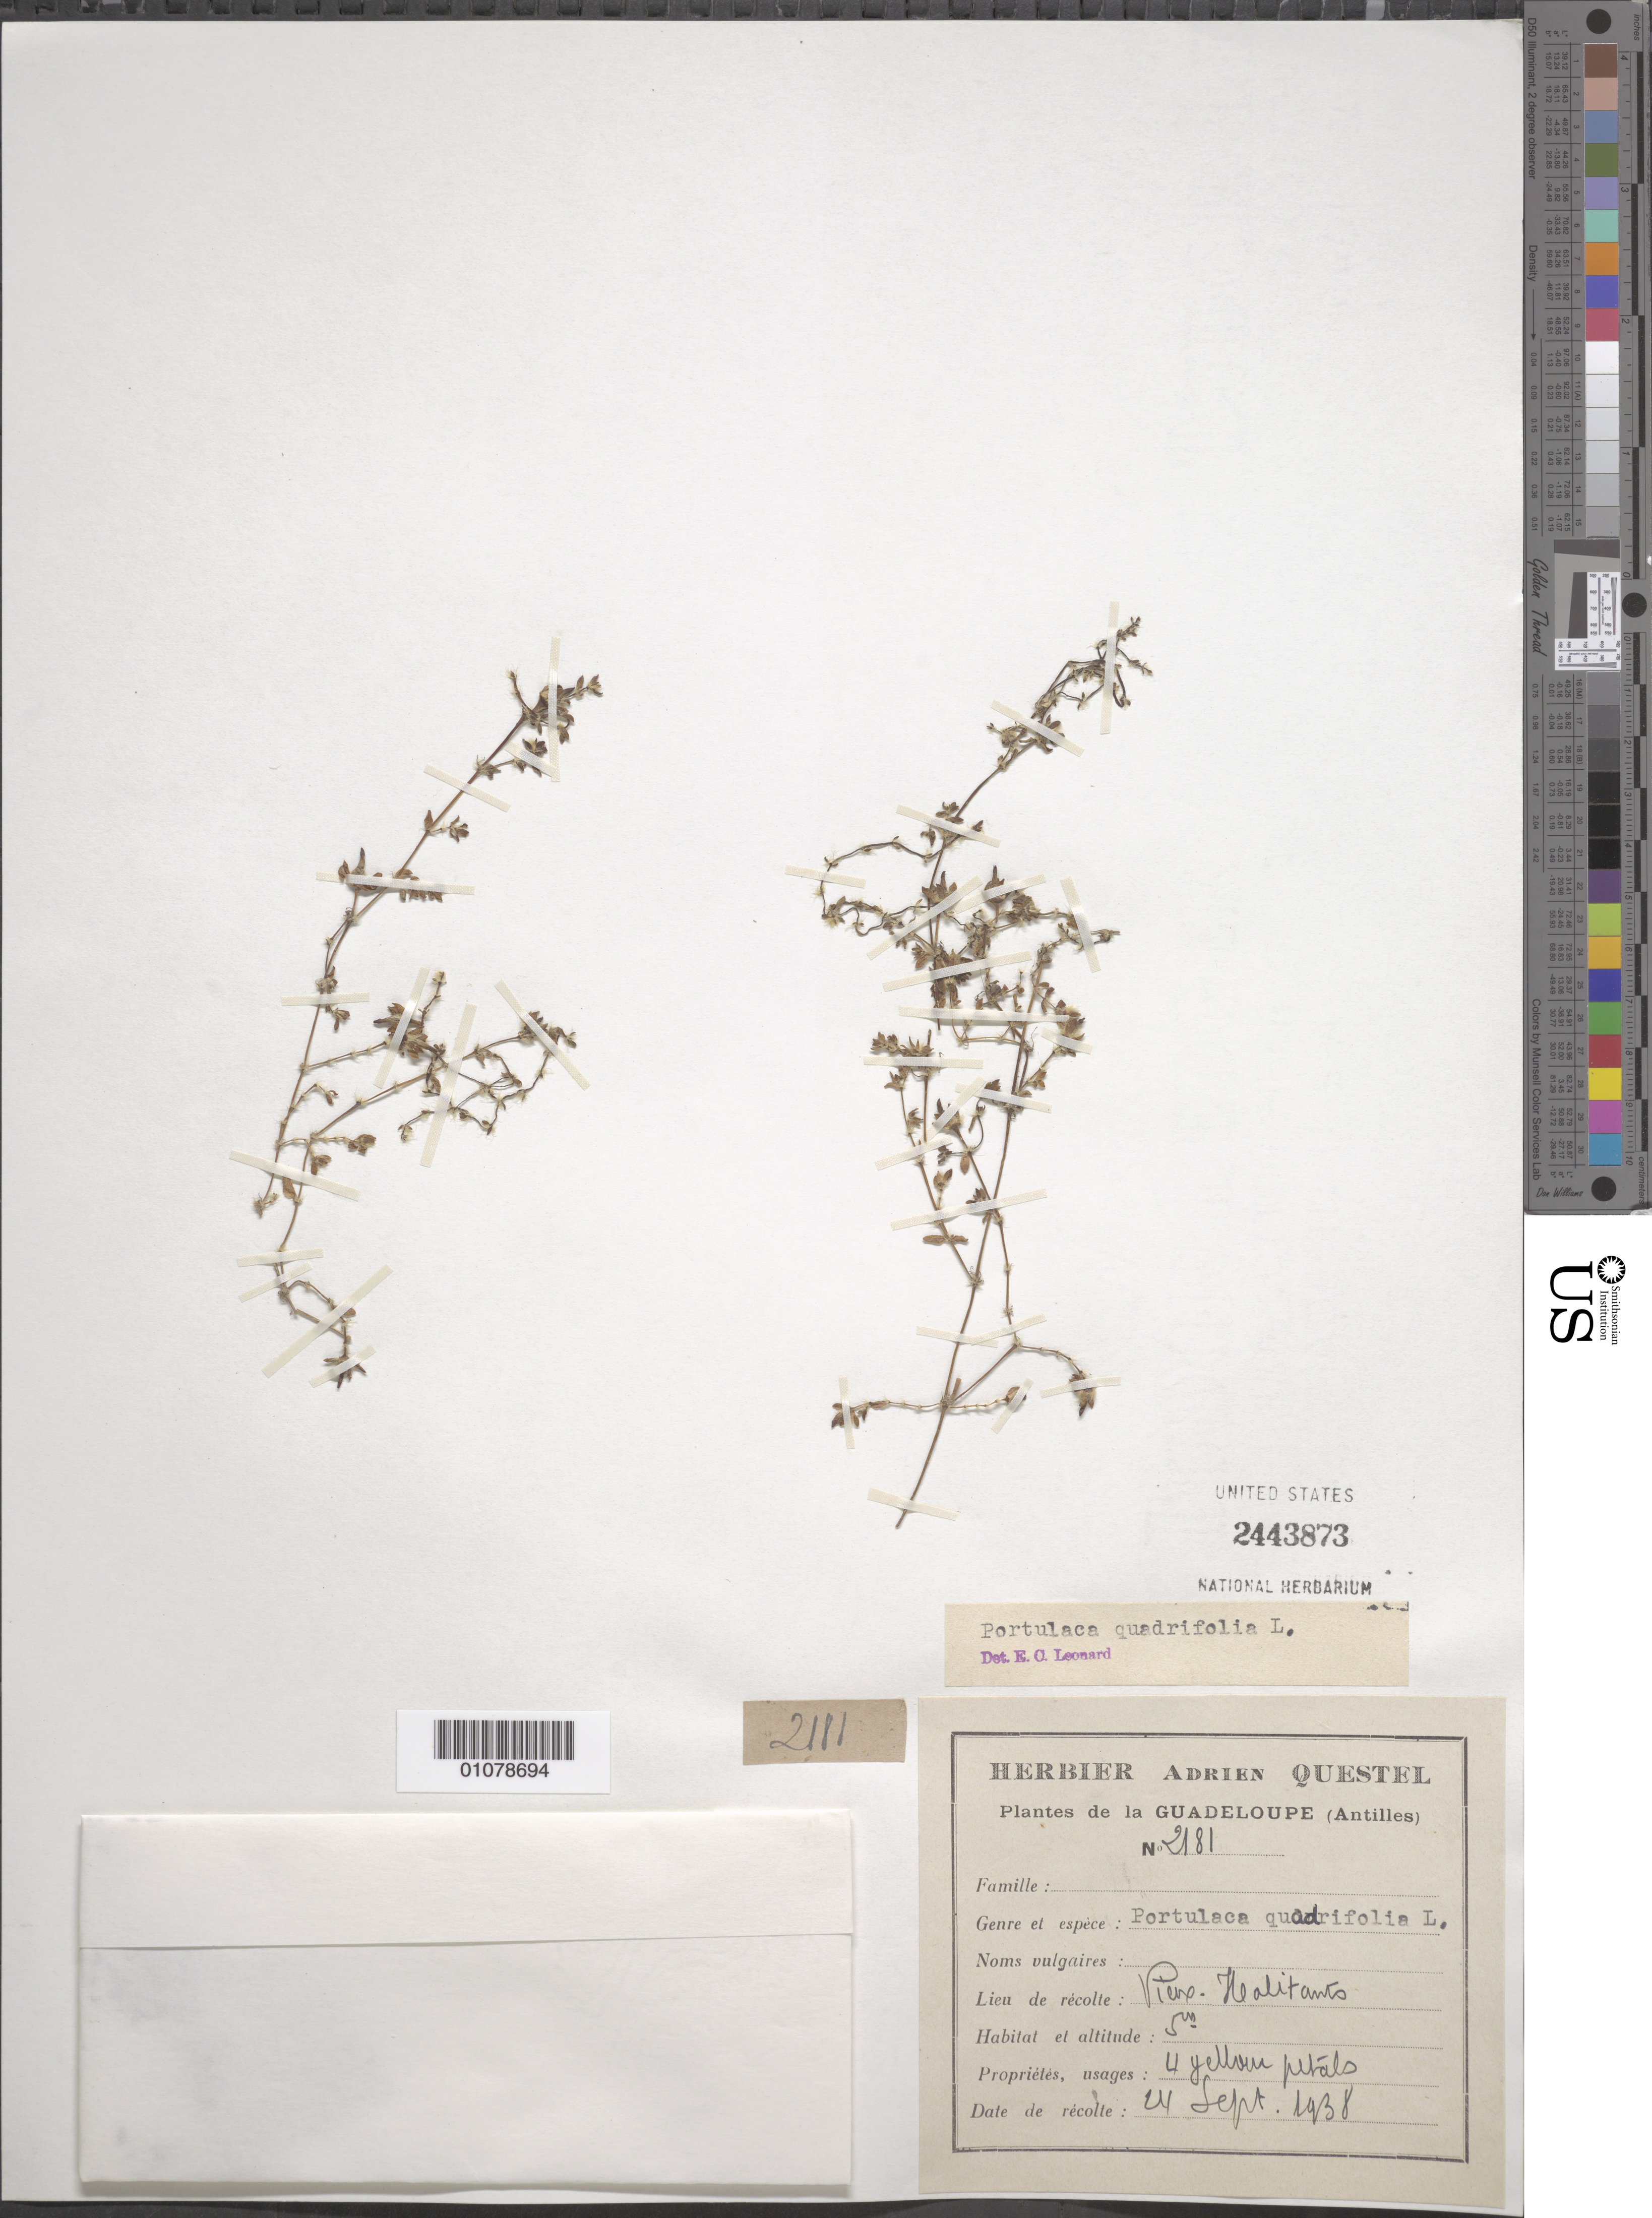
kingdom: Plantae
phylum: Tracheophyta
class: Magnoliopsida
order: Caryophyllales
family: Portulacaceae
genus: Portulaca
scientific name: Portulaca quadrifida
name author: L.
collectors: A. Questel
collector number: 2181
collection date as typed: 24 Sep 1938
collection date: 1938-09-24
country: Guadeloupe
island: Basse Terre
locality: Vieux-Habitants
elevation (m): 5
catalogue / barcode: US 2443873